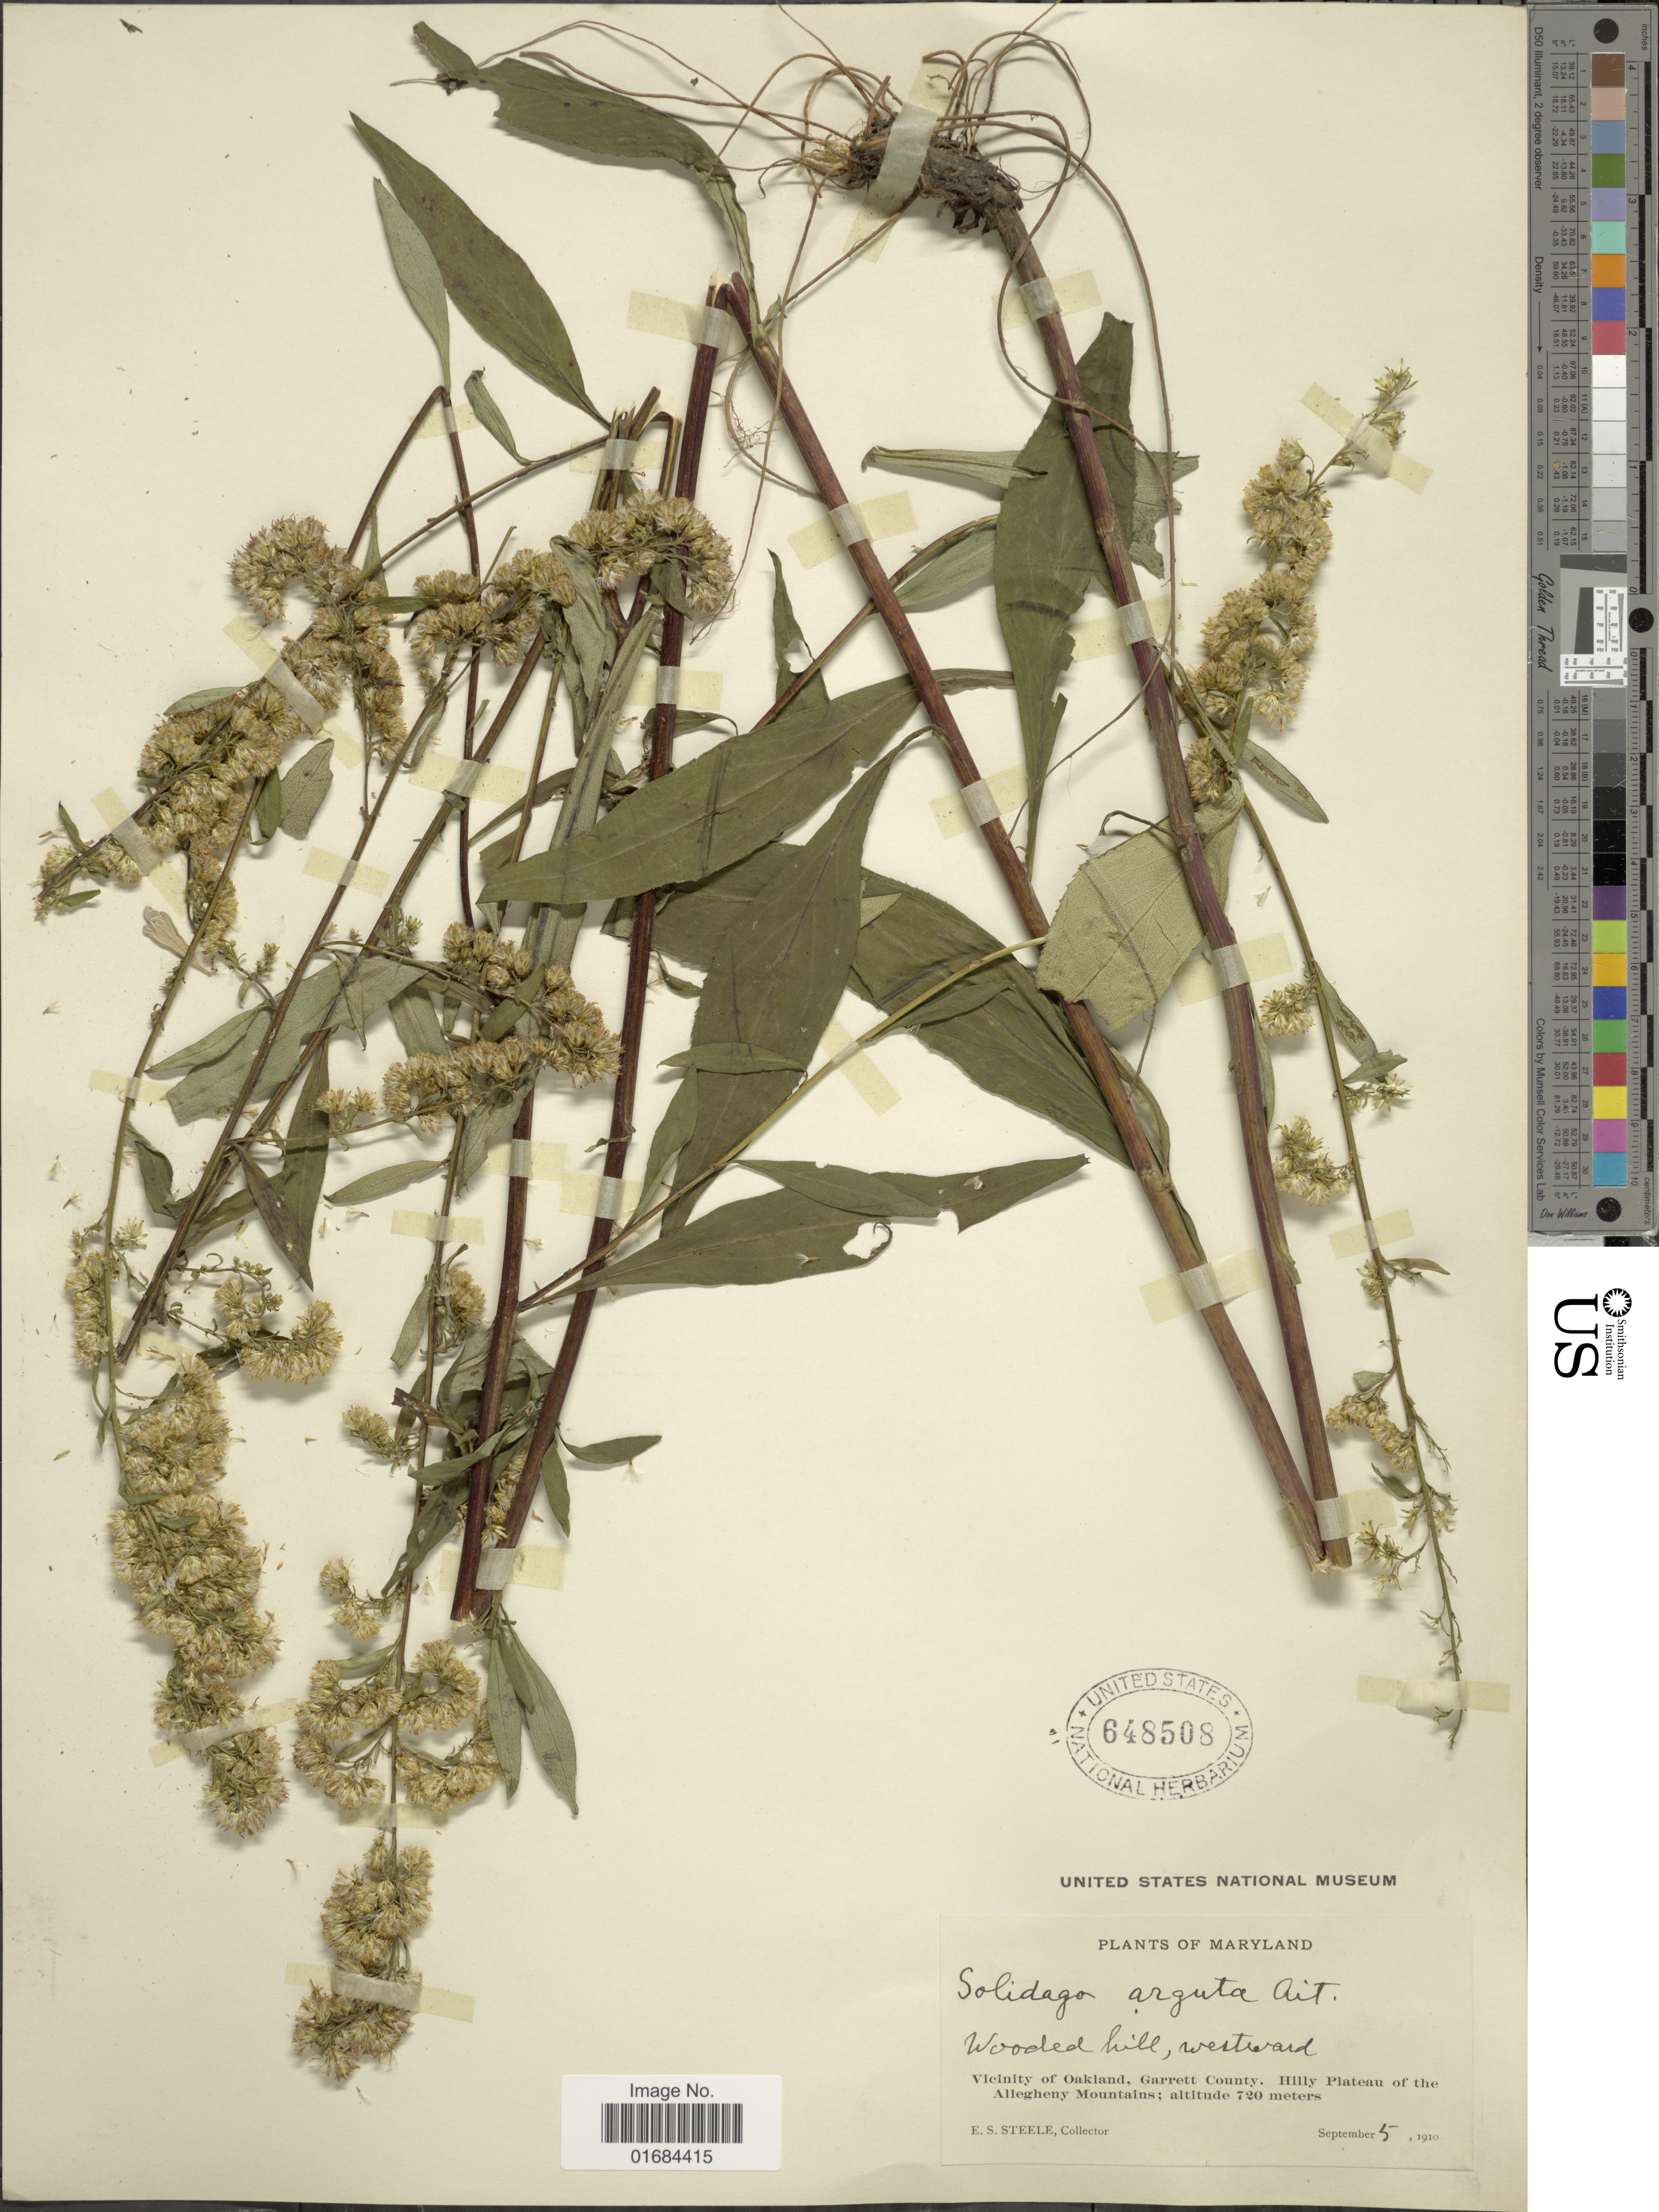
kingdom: Plantae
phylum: Tracheophyta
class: Magnoliopsida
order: Asterales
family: Asteraceae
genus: Solidago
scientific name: Solidago arguta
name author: Aiton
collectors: E. Steele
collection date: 1910-09-05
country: United States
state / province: Maryland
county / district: Garrett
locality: Vicinity of Oakland, Garrett County, Hilly Plateau of the Allegheny Mountains.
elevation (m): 720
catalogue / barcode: US 648508